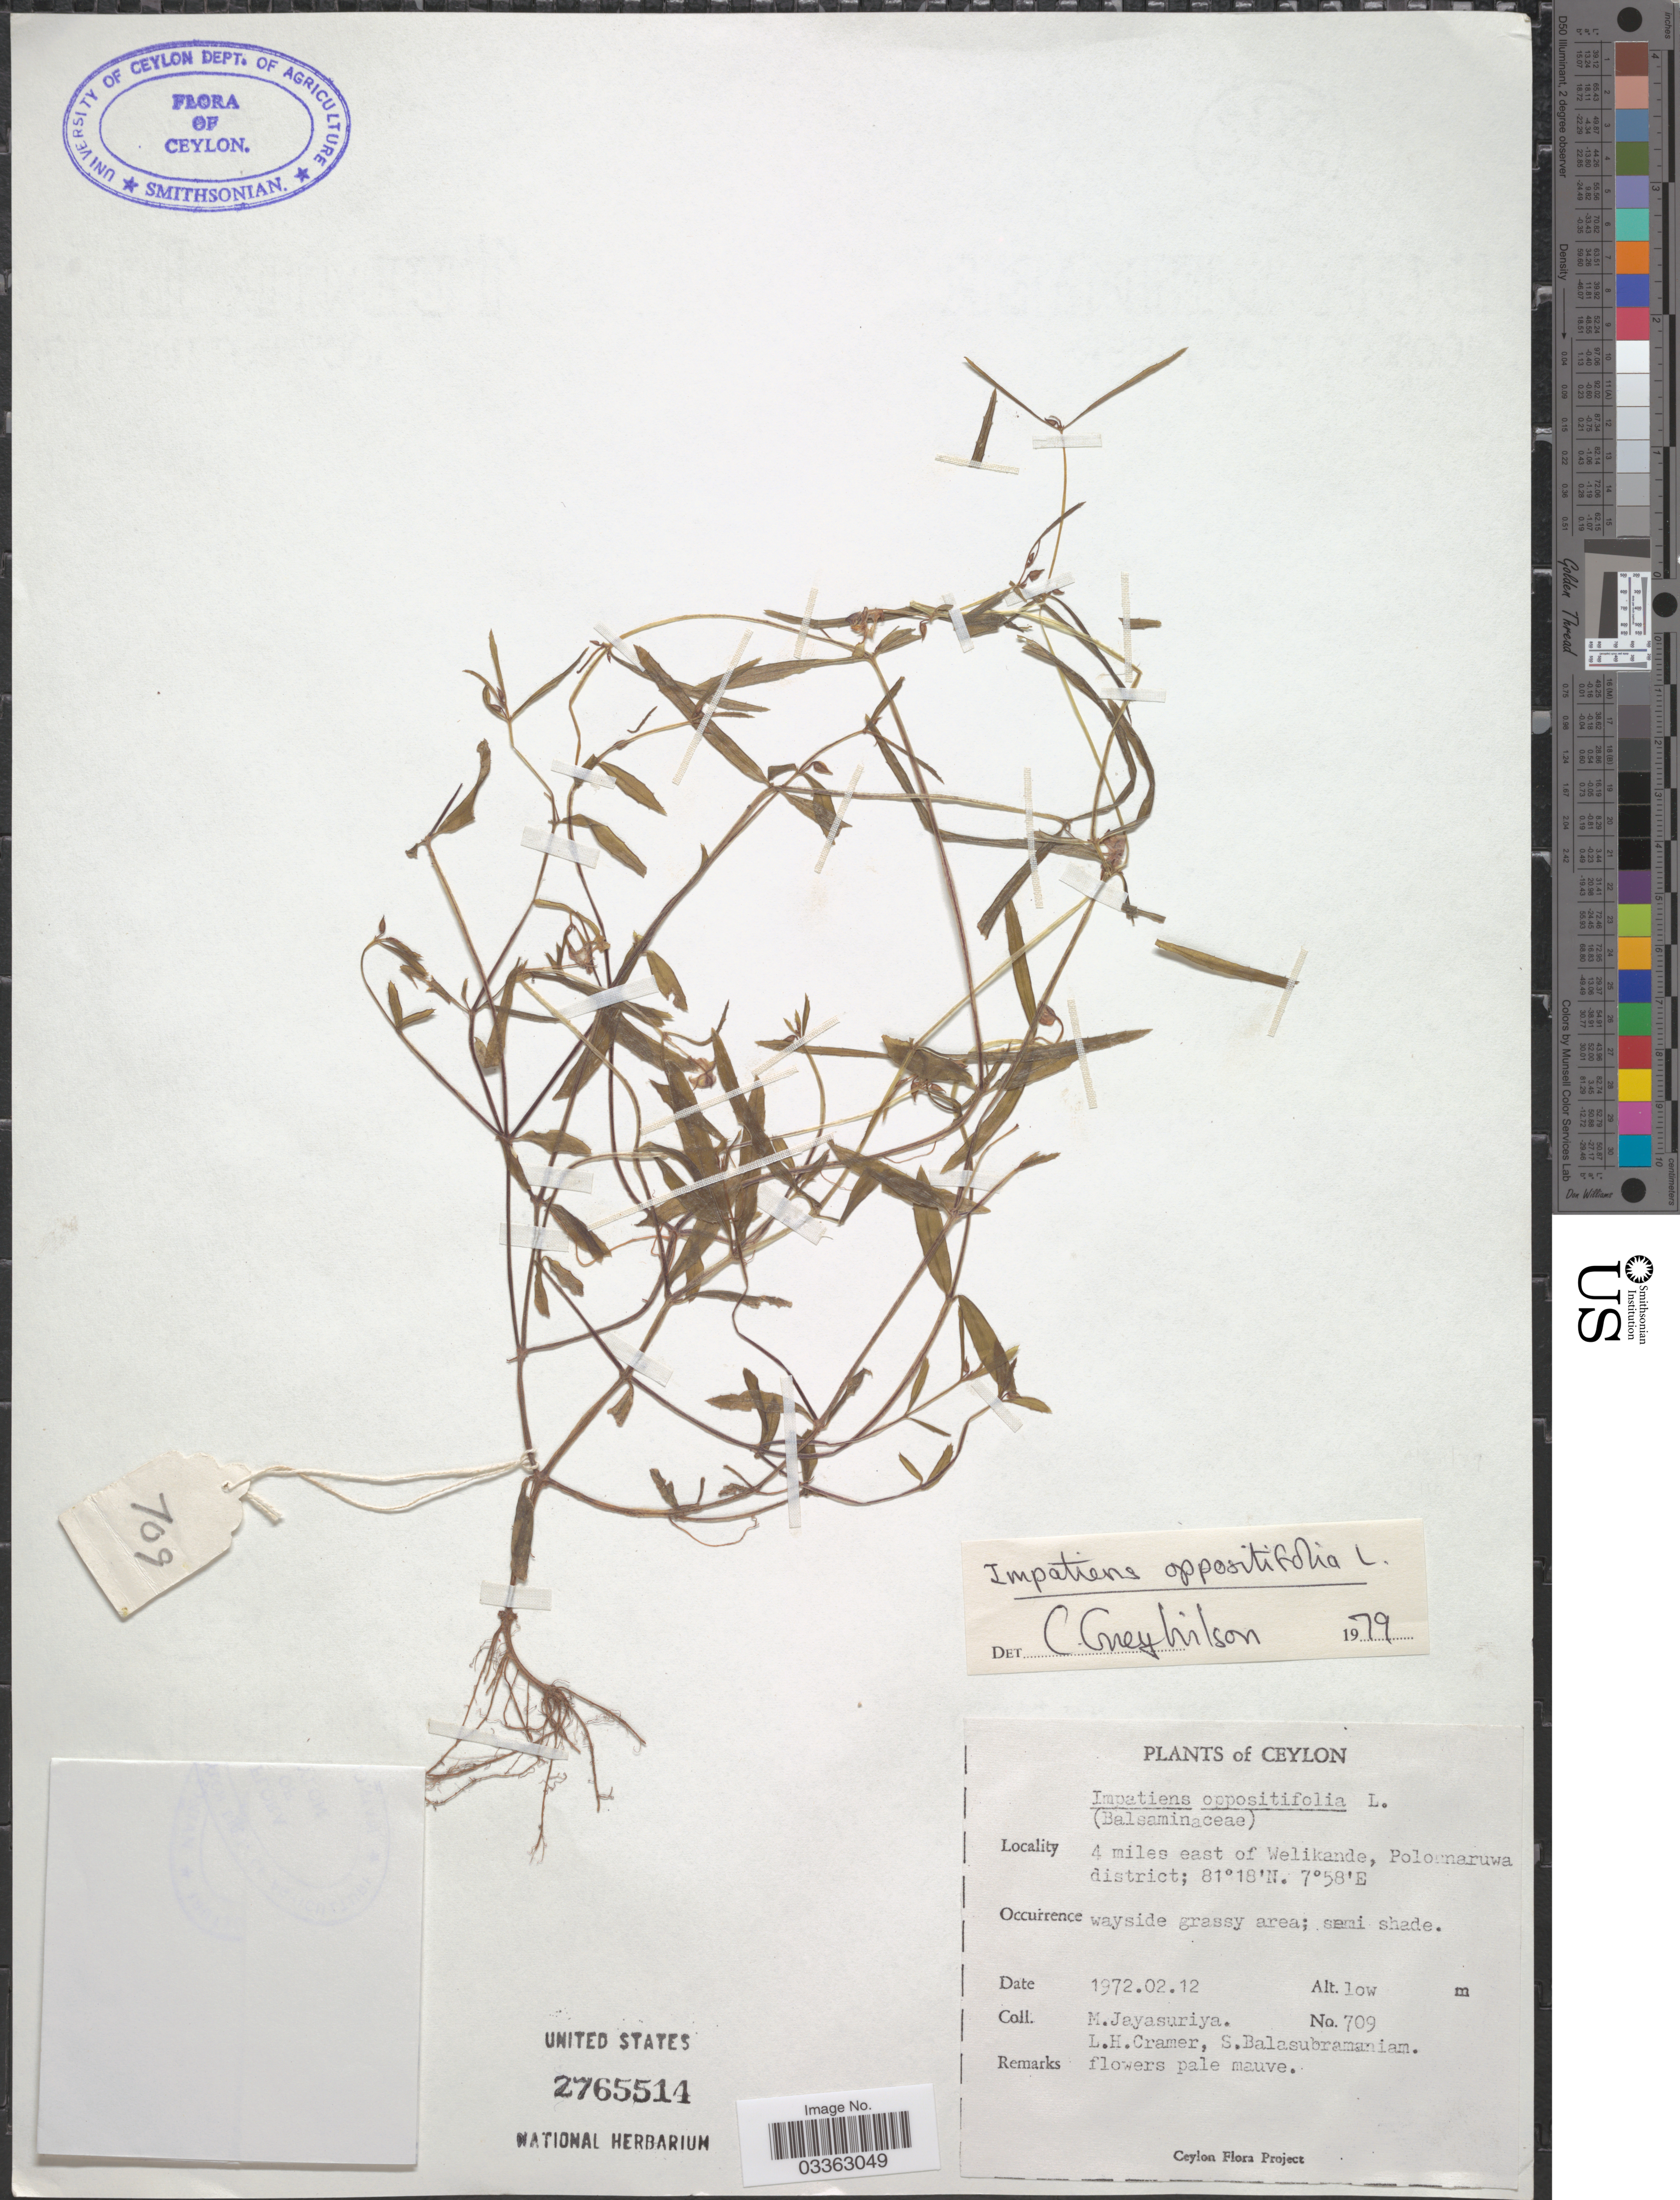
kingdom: Plantae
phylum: Tracheophyta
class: Magnoliopsida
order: Ericales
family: Balsaminaceae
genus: Impatiens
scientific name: Impatiens oppositifolia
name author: L.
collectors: M. Jayasuriya, L. H. Cramer & S. Balasubramaniam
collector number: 709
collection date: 1972-02-12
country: Sri Lanka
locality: Ceylon, 4 miles east of Welikande, Polonnaruwa district.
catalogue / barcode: US 2765514